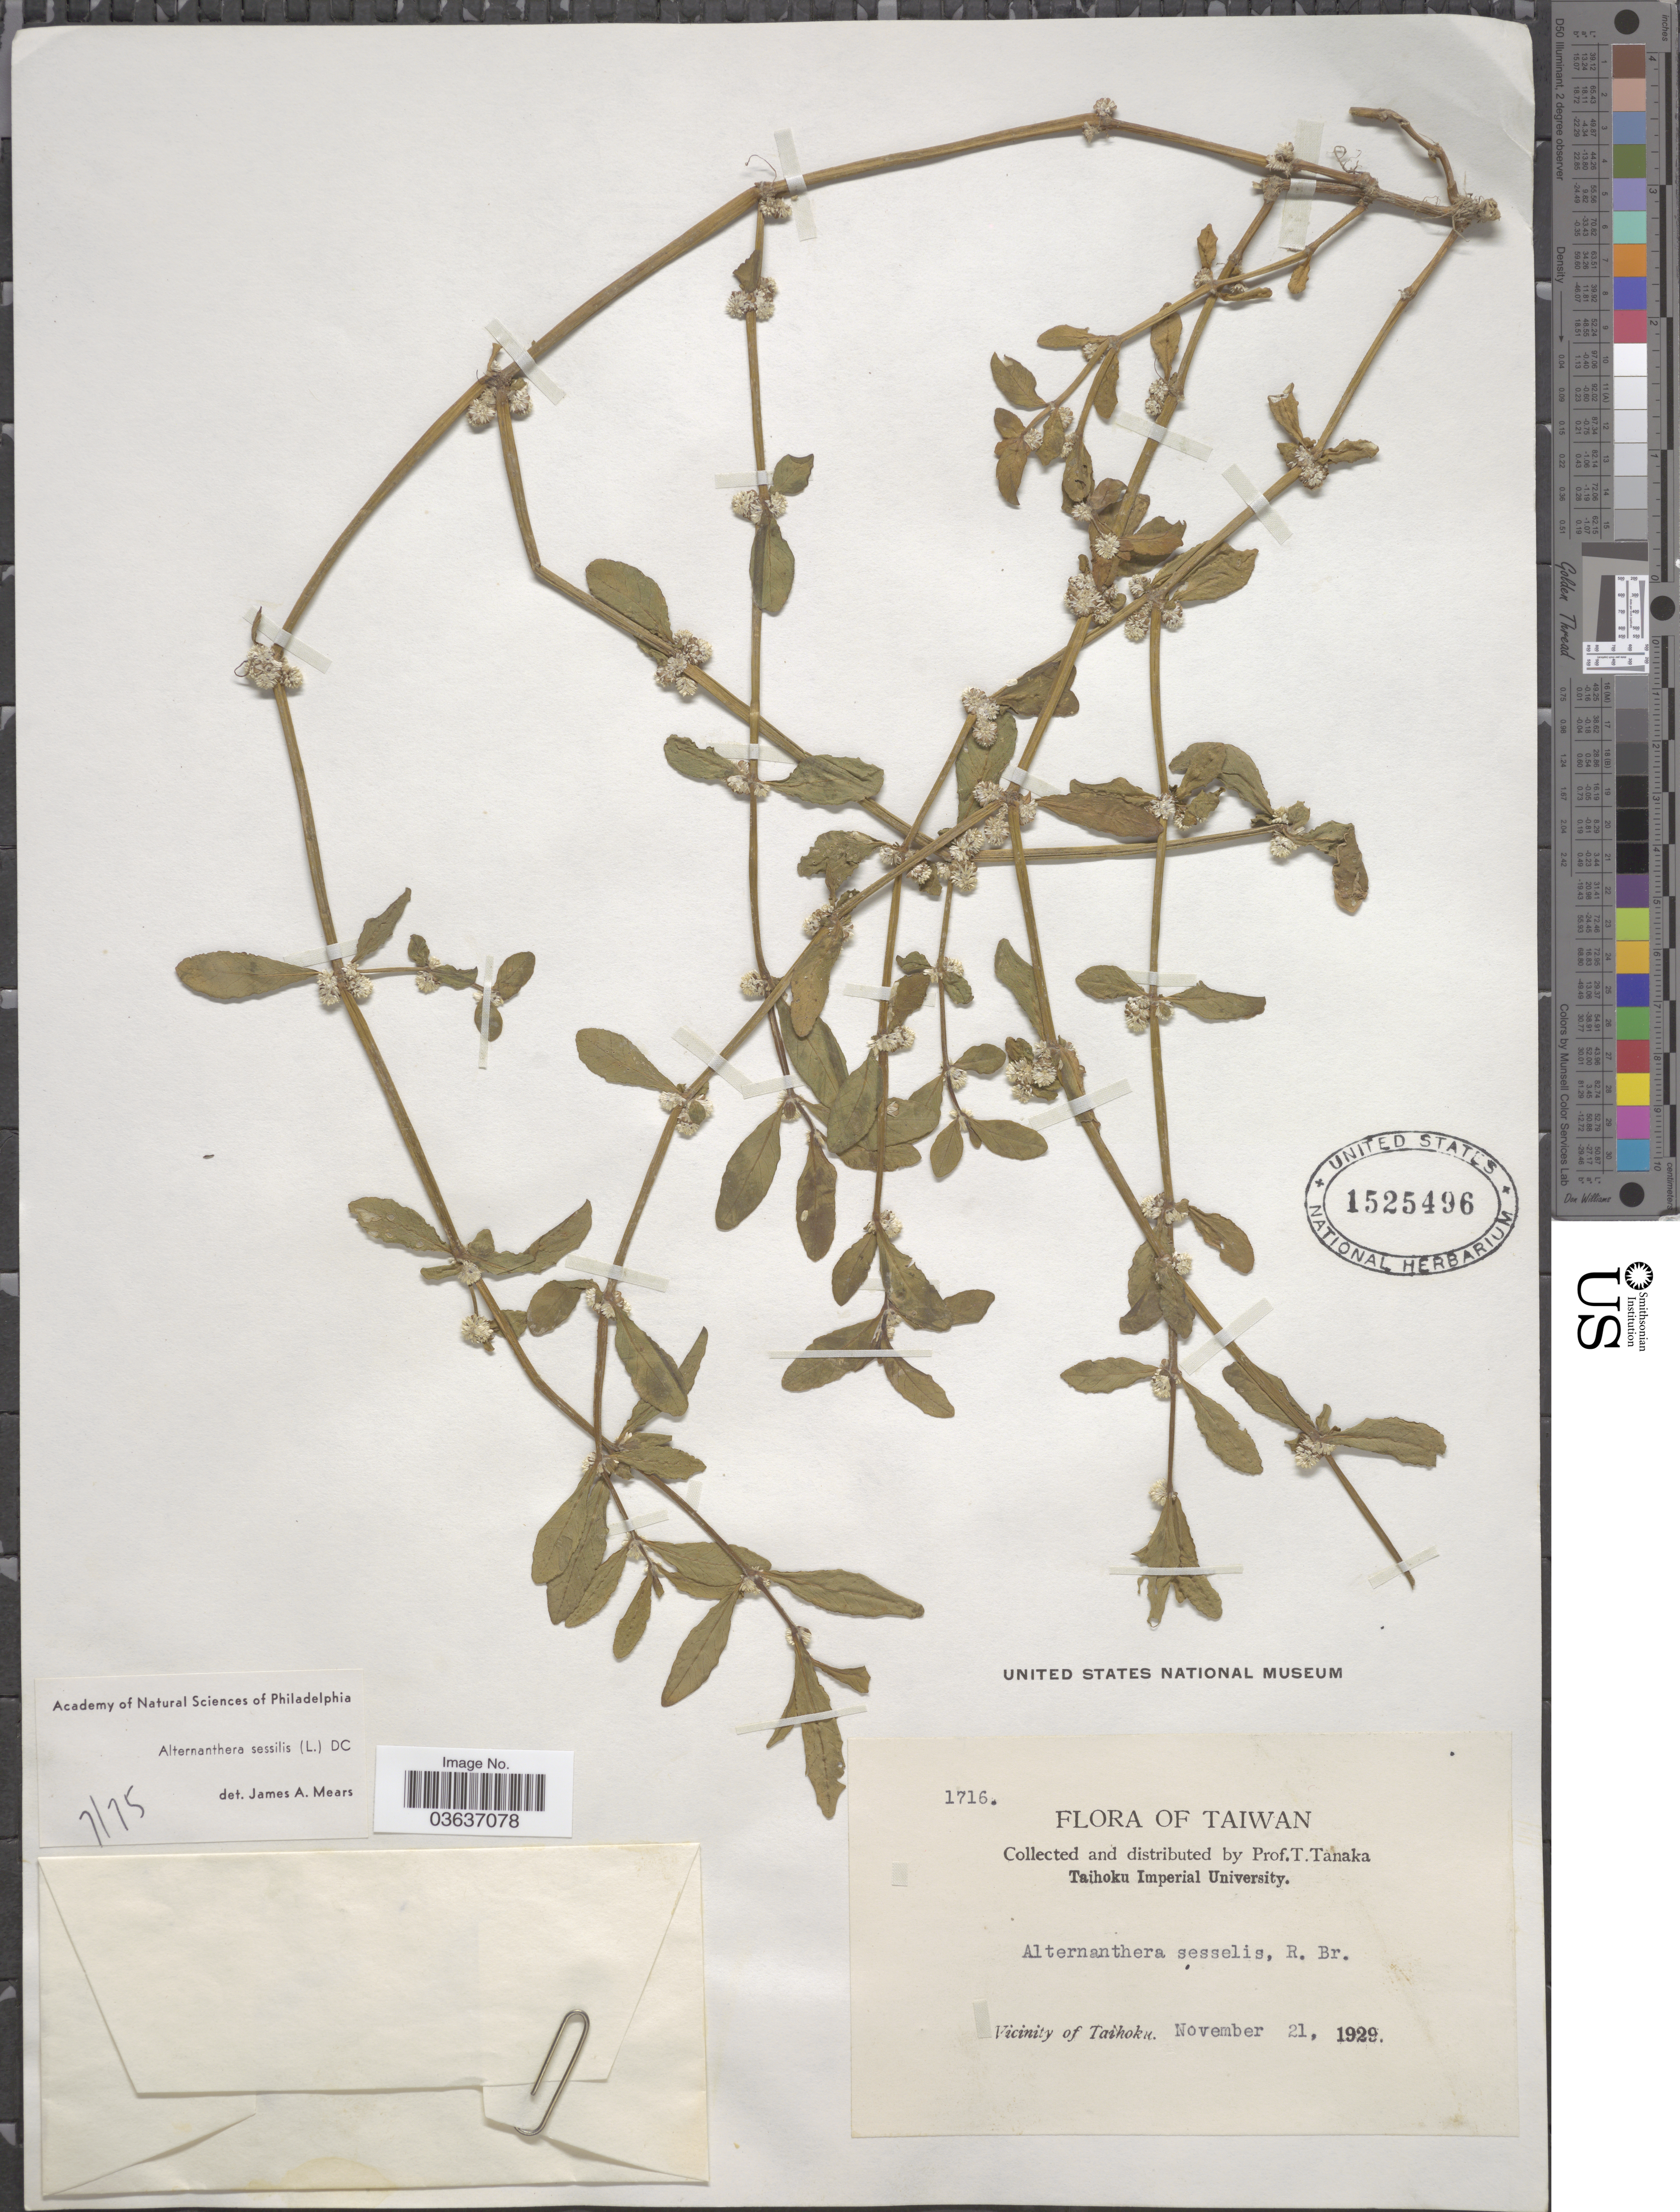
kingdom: Plantae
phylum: Tracheophyta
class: Magnoliopsida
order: Caryophyllales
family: Amaranthaceae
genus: Alternanthera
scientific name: Alternanthera sessilis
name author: (L.) DC.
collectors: T. Tanaka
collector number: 1716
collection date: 1929-11-21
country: Taiwan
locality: Vicinity of Taihoku.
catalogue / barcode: US 1525496